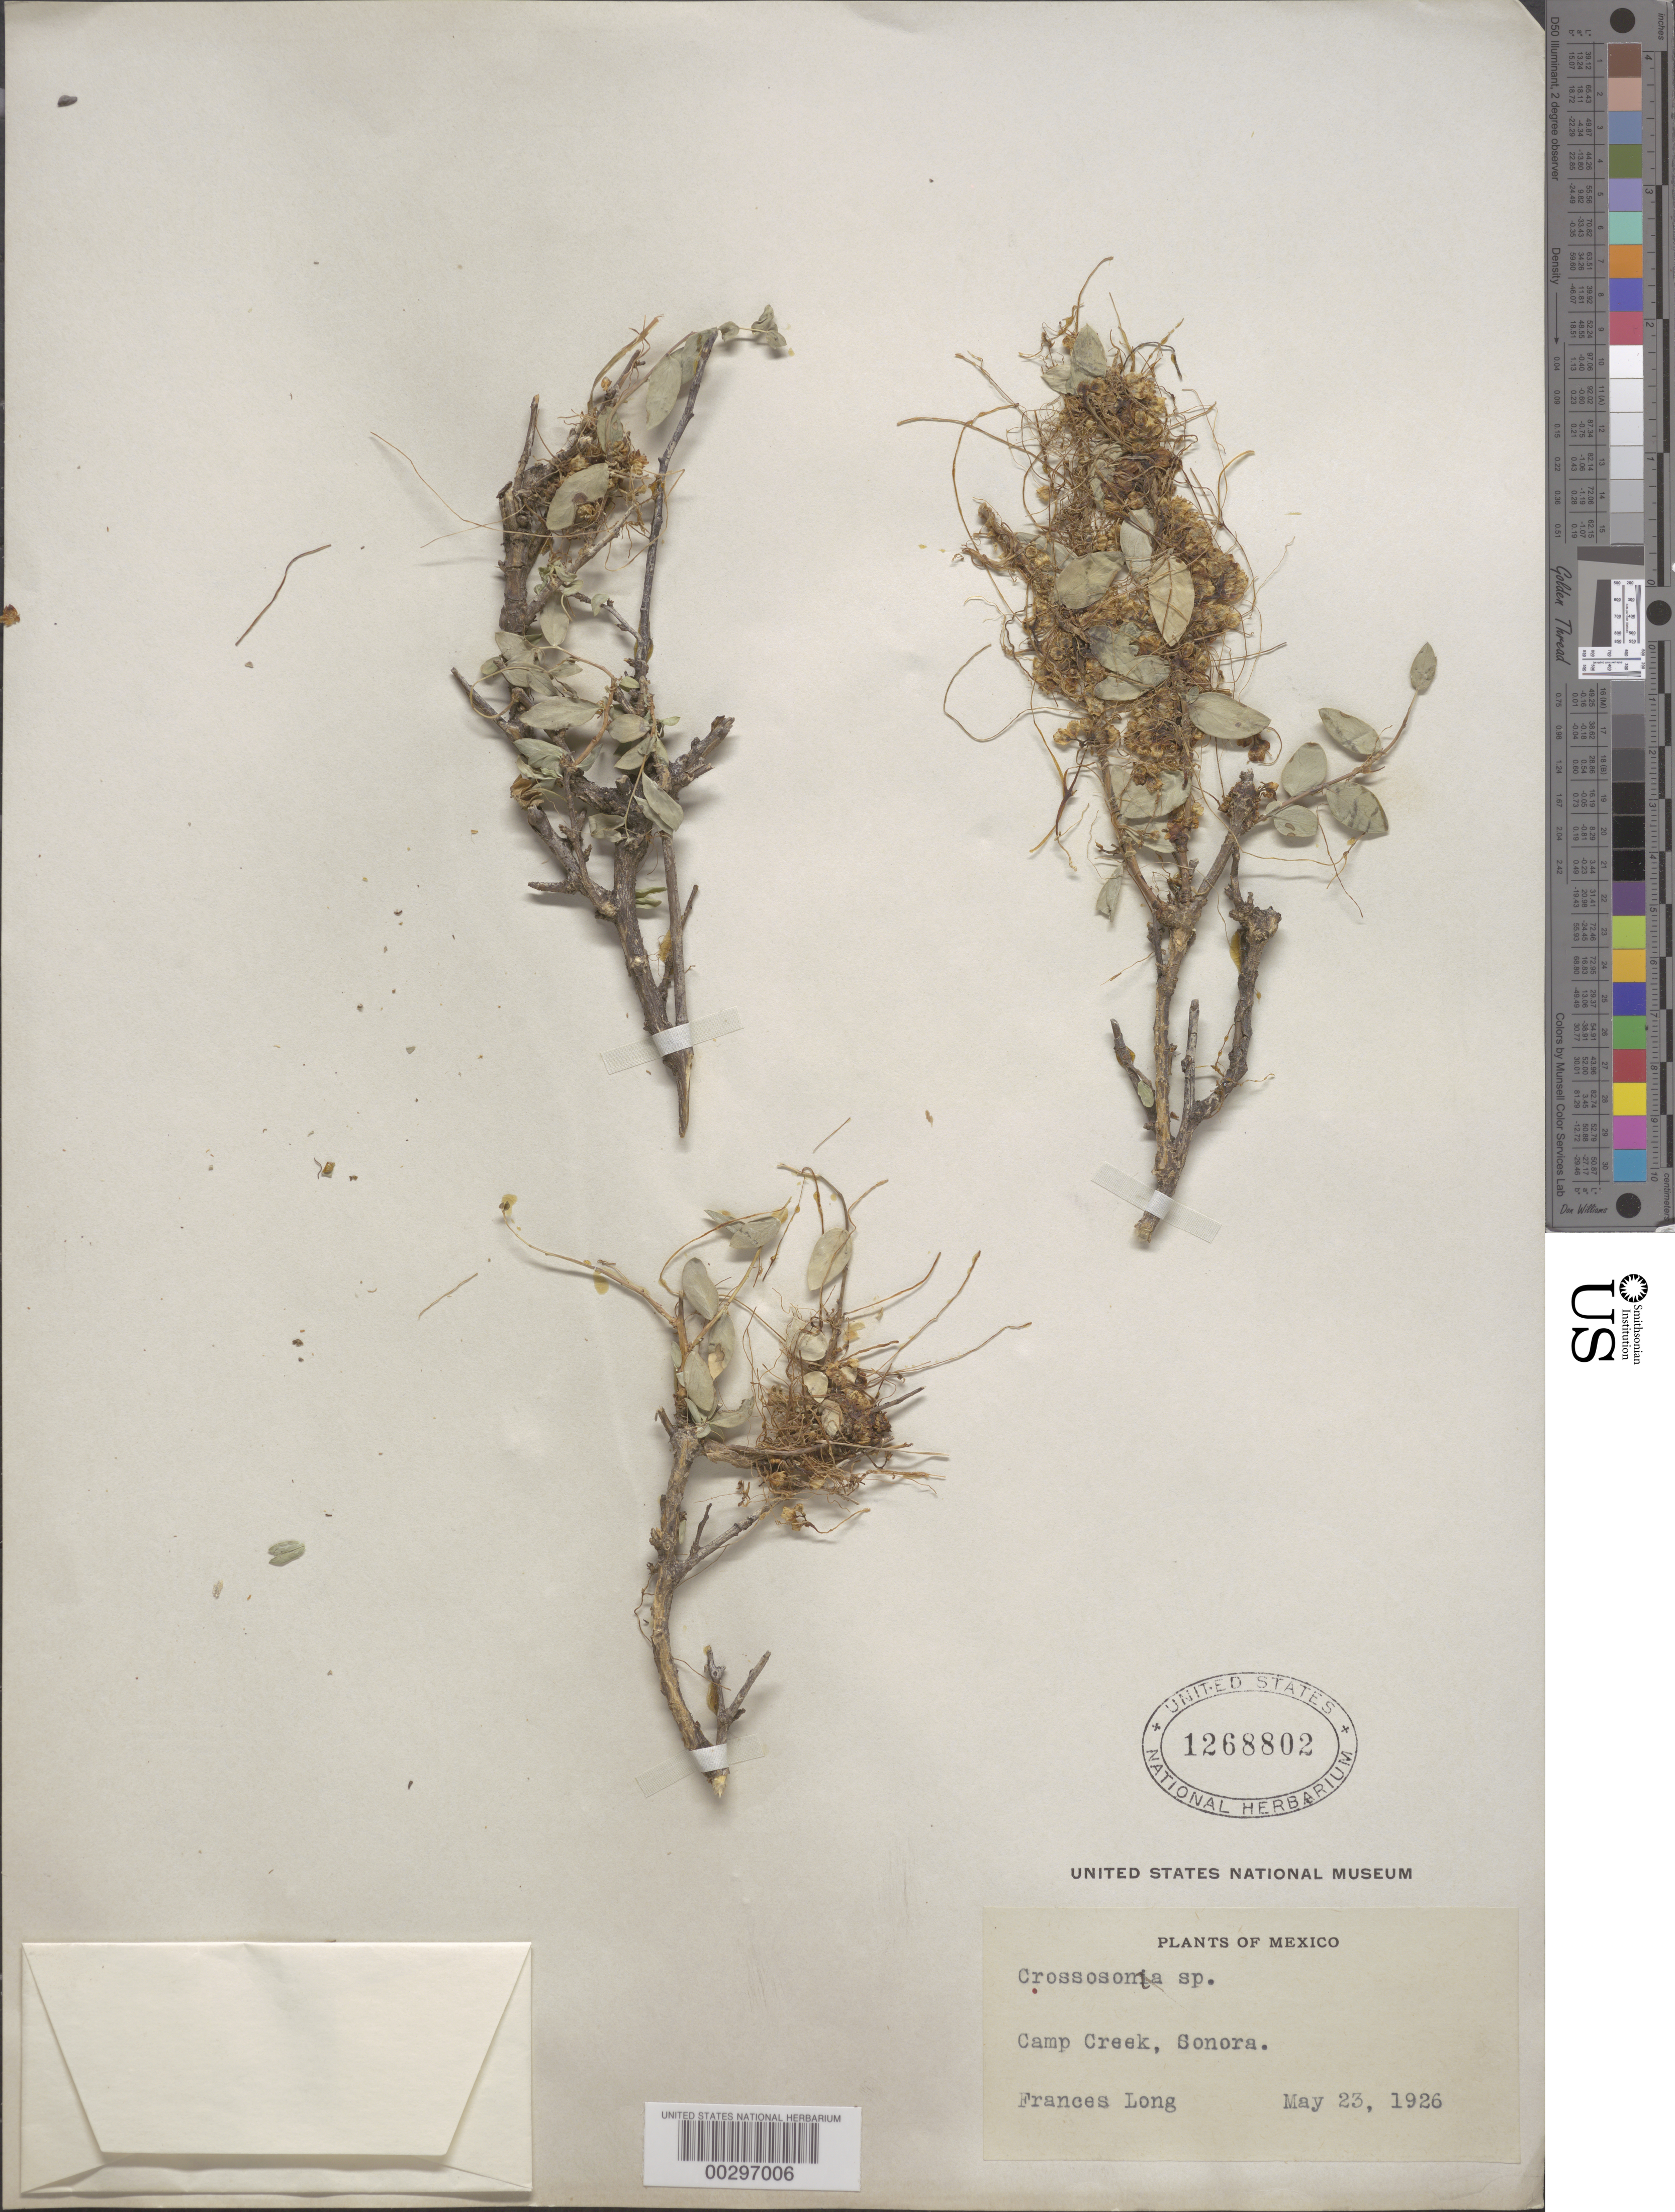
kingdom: Plantae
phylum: Tracheophyta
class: Magnoliopsida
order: Crossosomatales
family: Crossosomataceae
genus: Crossosoma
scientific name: Crossosoma sp.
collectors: F. Long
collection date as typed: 23 May 1926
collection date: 1926-05-23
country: Mexico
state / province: Sonora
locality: Camp creek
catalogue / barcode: US 1268802